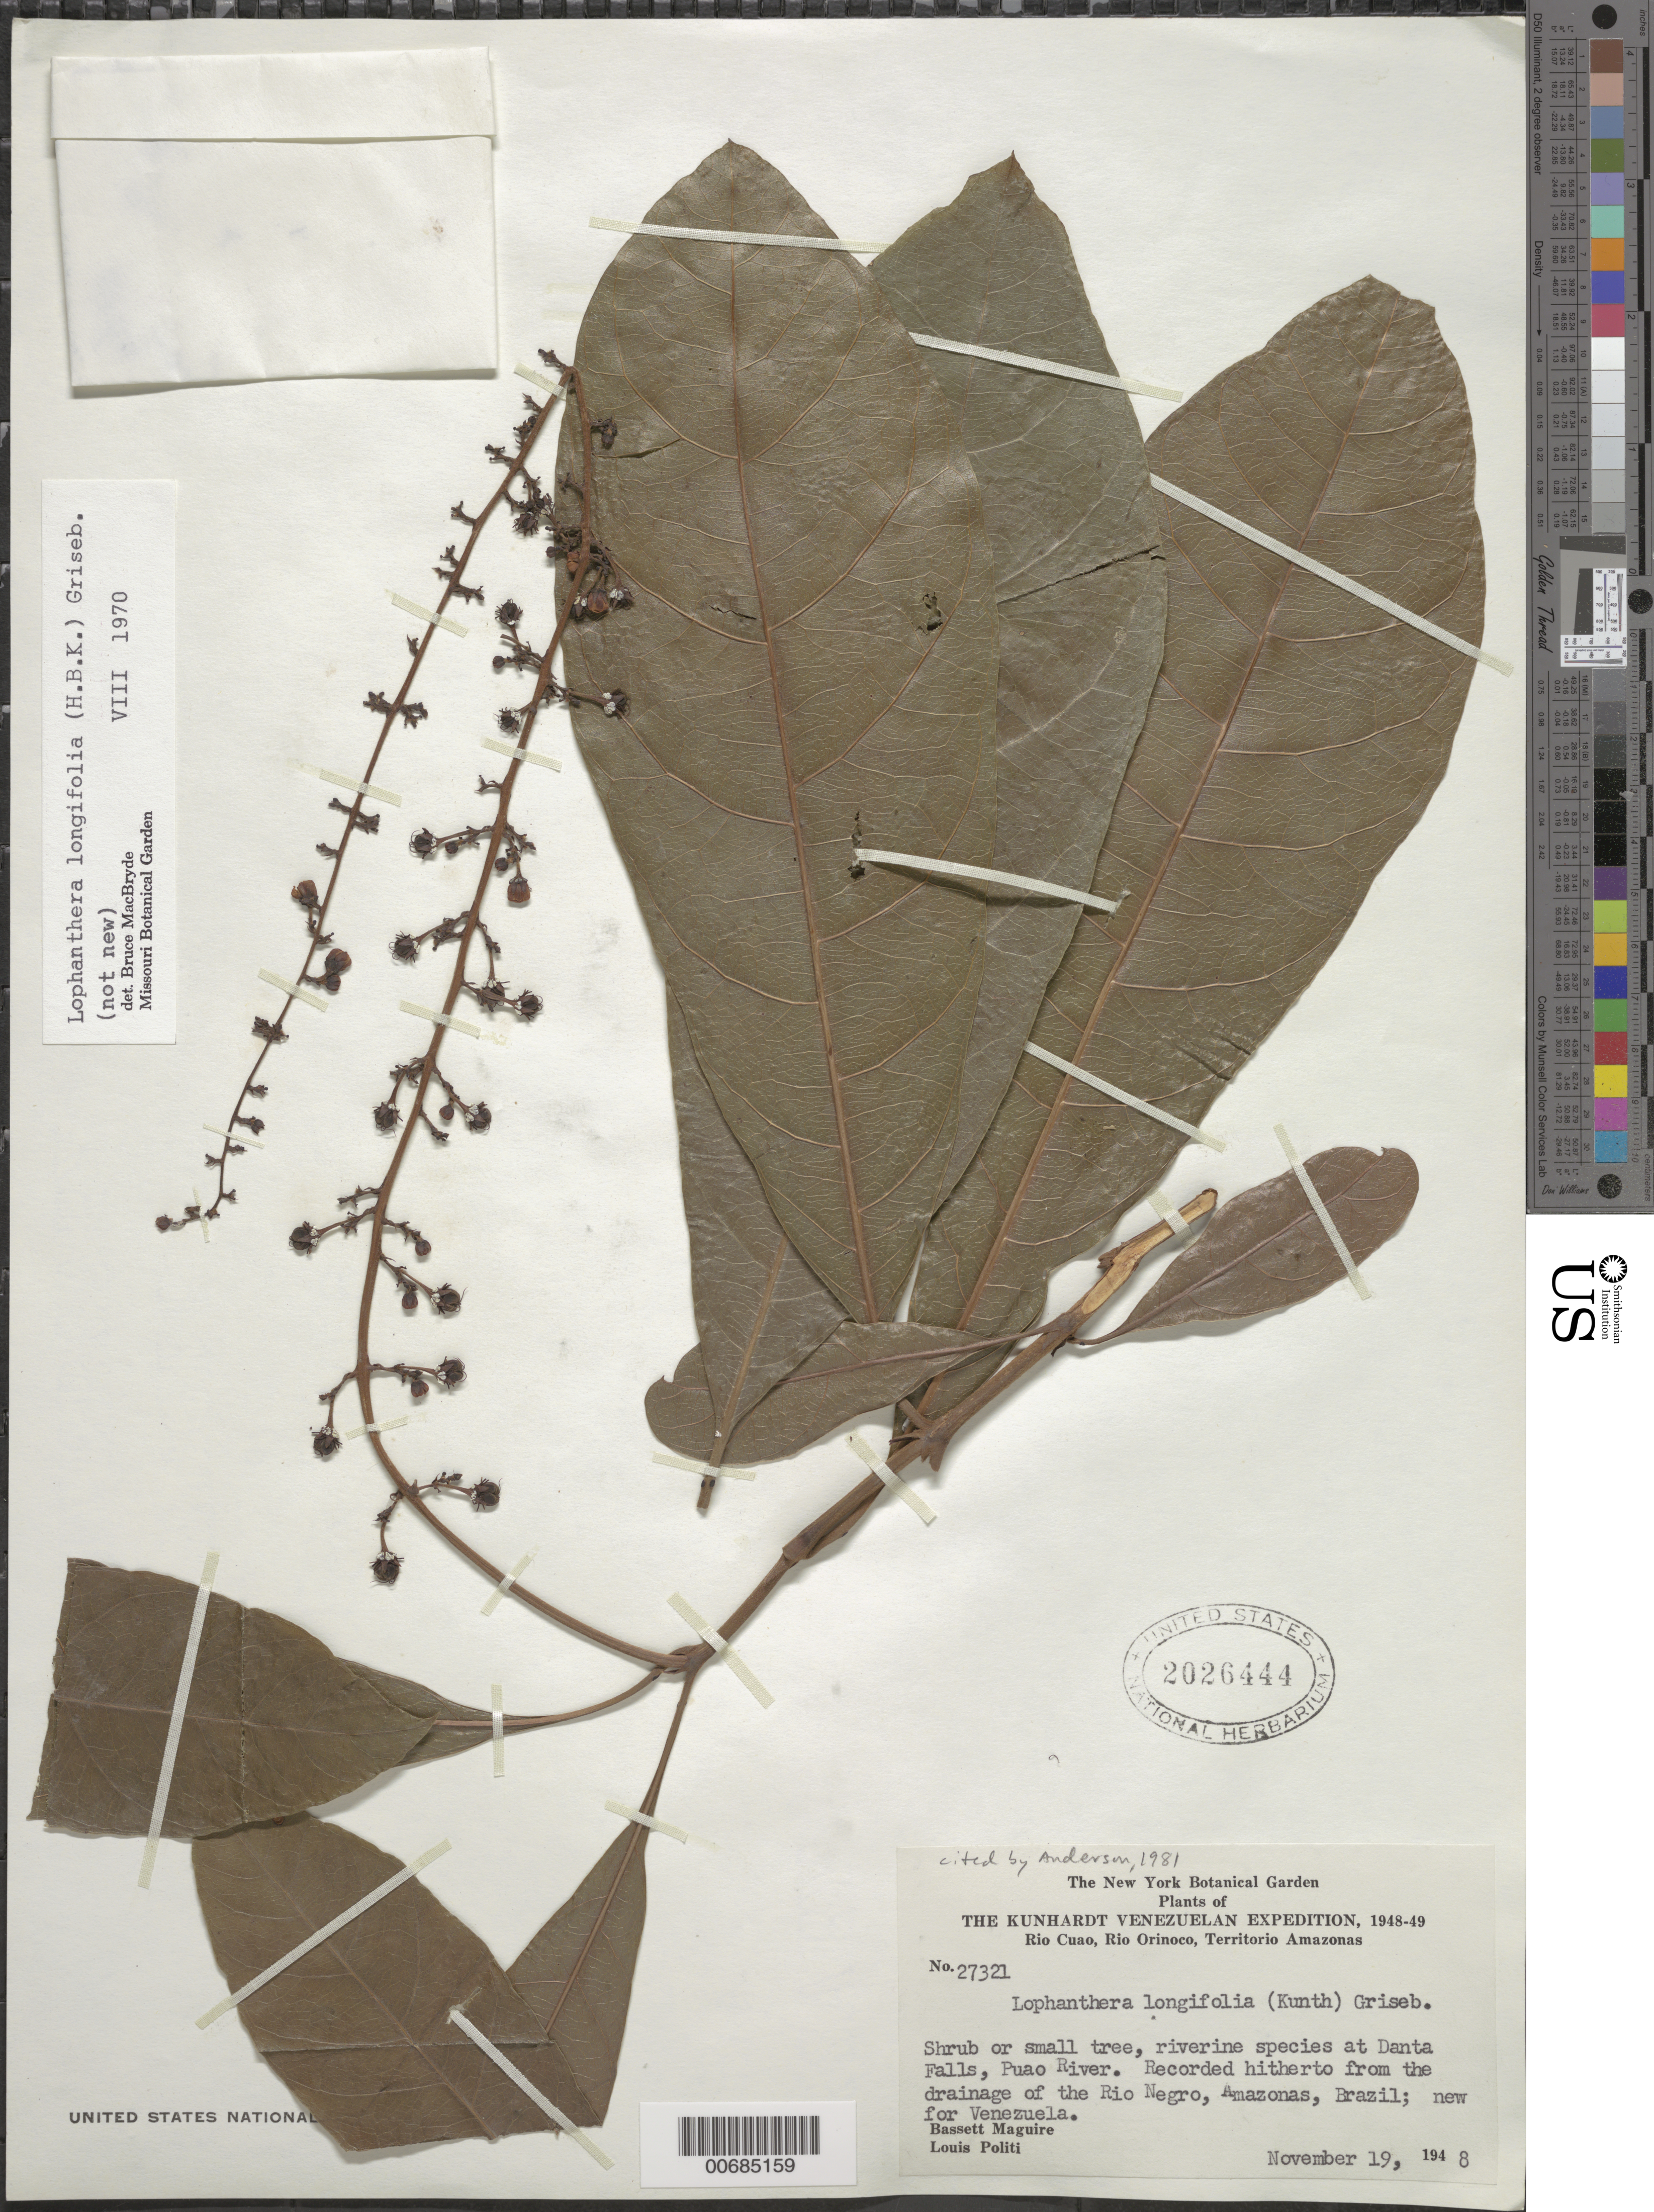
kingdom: Plantae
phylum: Tracheophyta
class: Magnoliopsida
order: Malpighiales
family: Malpighiaceae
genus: Lophanthera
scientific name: Lophanthera longifolia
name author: (Kunth) Griseb.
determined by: Anderson, W. R., (MICH), University of Michigan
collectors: B. Maguire & L. Politi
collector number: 27321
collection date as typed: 19-Nov-48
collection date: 1948-11-19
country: Venezuela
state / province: Amazonas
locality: Cerro Sipapo (Paráque), Río Cuao, Danta (Tapir) Falls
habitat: Riverine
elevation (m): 140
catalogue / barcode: US 2026444